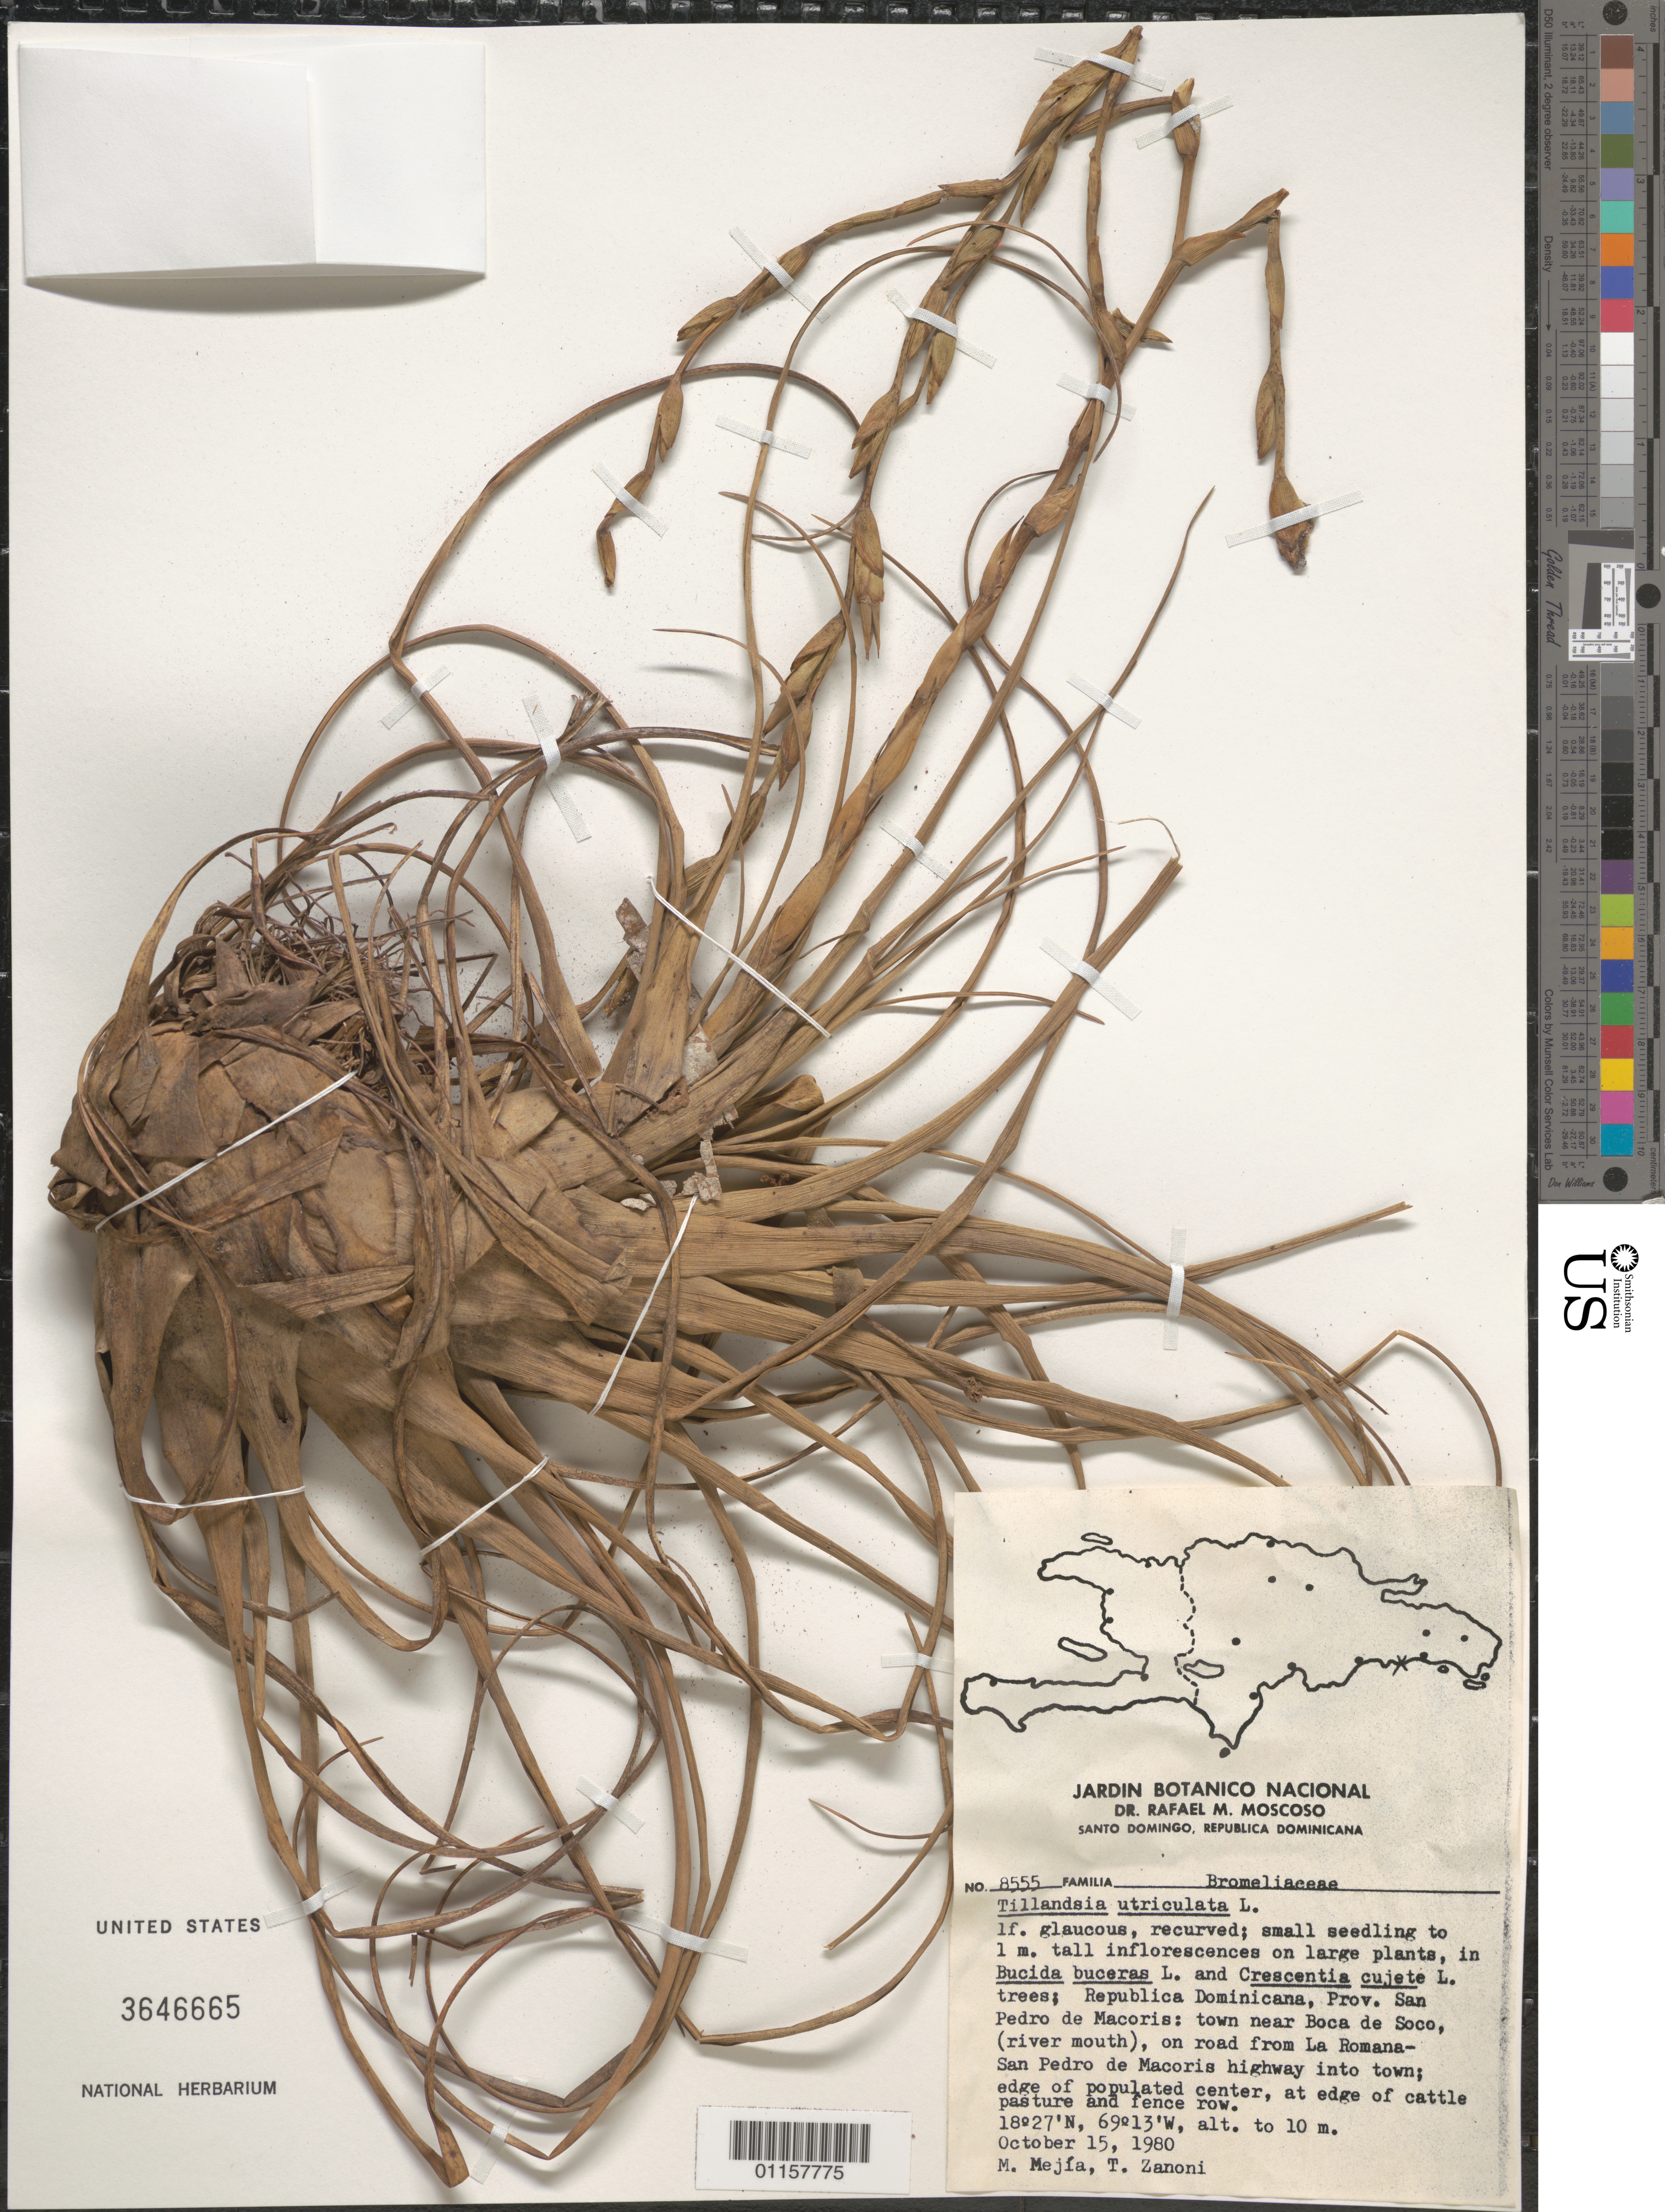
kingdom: Plantae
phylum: Tracheophyta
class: Liliopsida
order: Poales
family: Bromeliaceae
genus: Tillandsia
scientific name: Tillandsia utriculata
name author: L.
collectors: M. Mejia & T. A. Zanoni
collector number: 8555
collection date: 1980-10-15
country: Dominican Republic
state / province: San Pedro de Macorís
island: Hispaniola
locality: Boca de Soco. Town near Boca de Soco, (river mouth), on road from La Romana-San Pedro de Macorís highway into town.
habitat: Edge of populated center, at edge of cattle pasture and fence row. In Bucida buceras L and Crescentia cujete L trees.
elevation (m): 10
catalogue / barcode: US 3646665